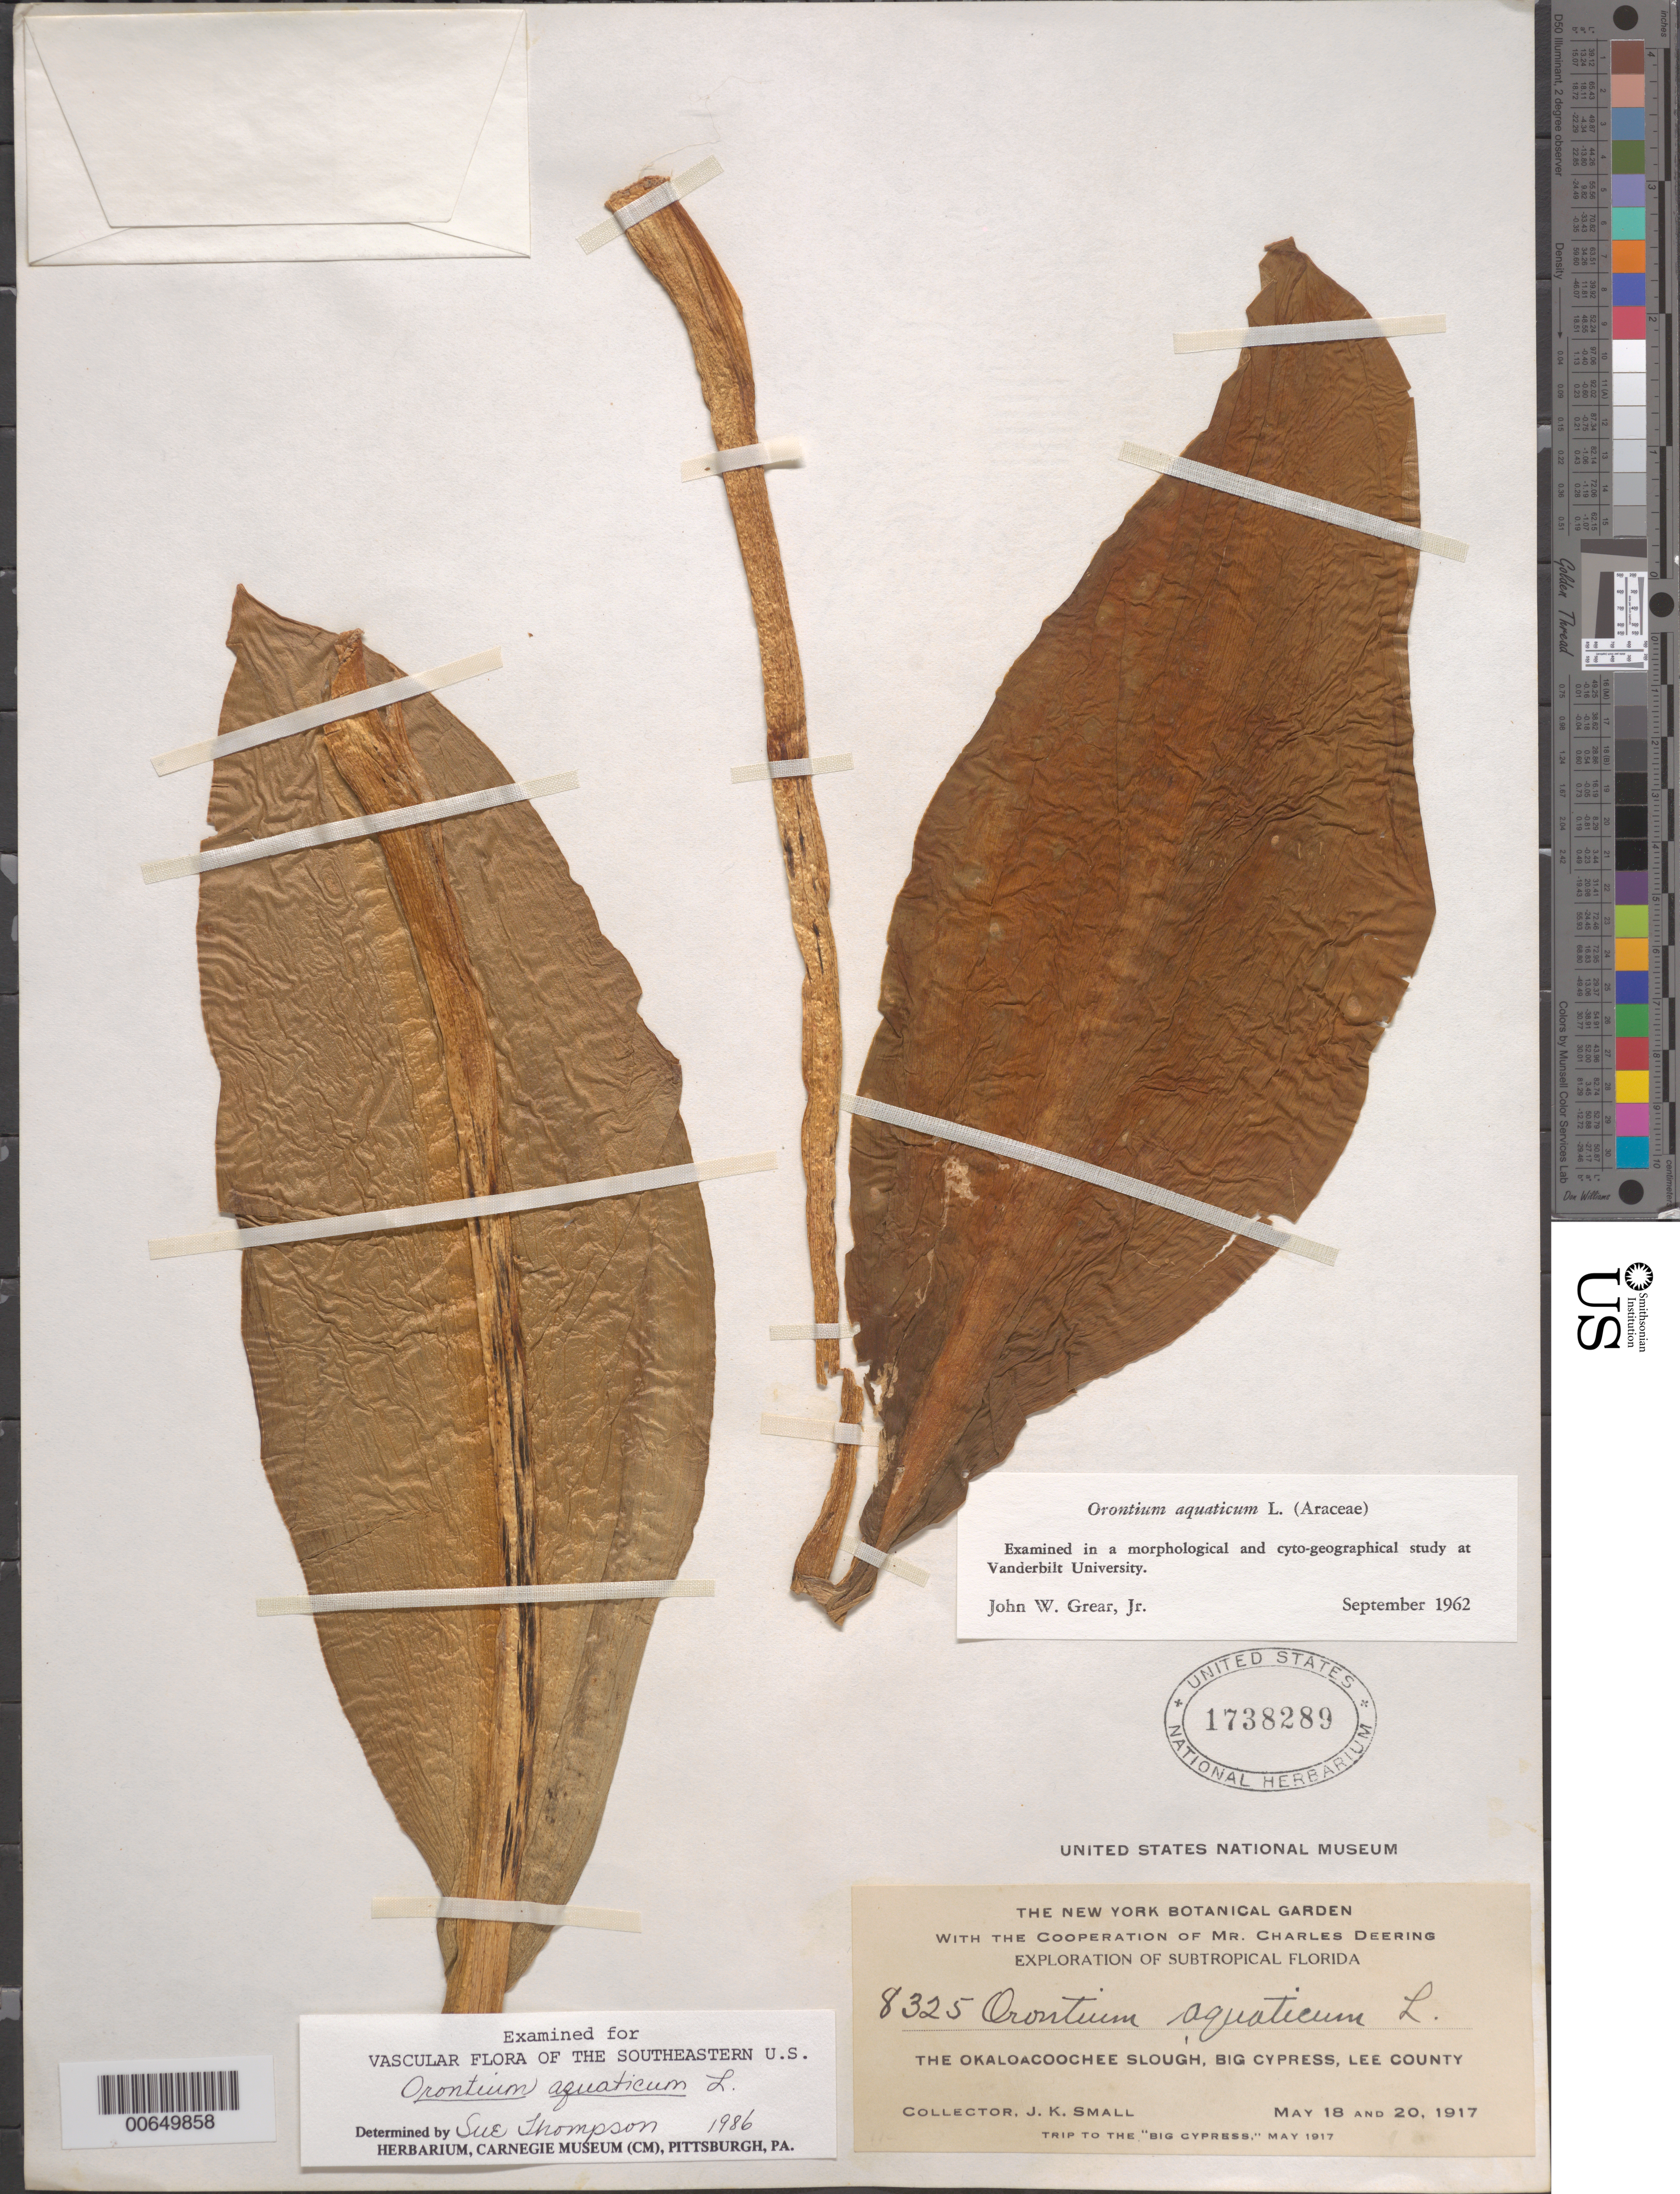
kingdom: Plantae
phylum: Tracheophyta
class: Liliopsida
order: Alismatales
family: Araceae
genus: Orontium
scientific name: Orontium aquaticum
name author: L.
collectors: J. K. Small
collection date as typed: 18 May 1917 and 20 May 1917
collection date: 1917-05-18,1917-05-20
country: United States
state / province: Florida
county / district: Lee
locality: The Okaloacoochee Slough, Big Cypress.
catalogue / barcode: US 1738289